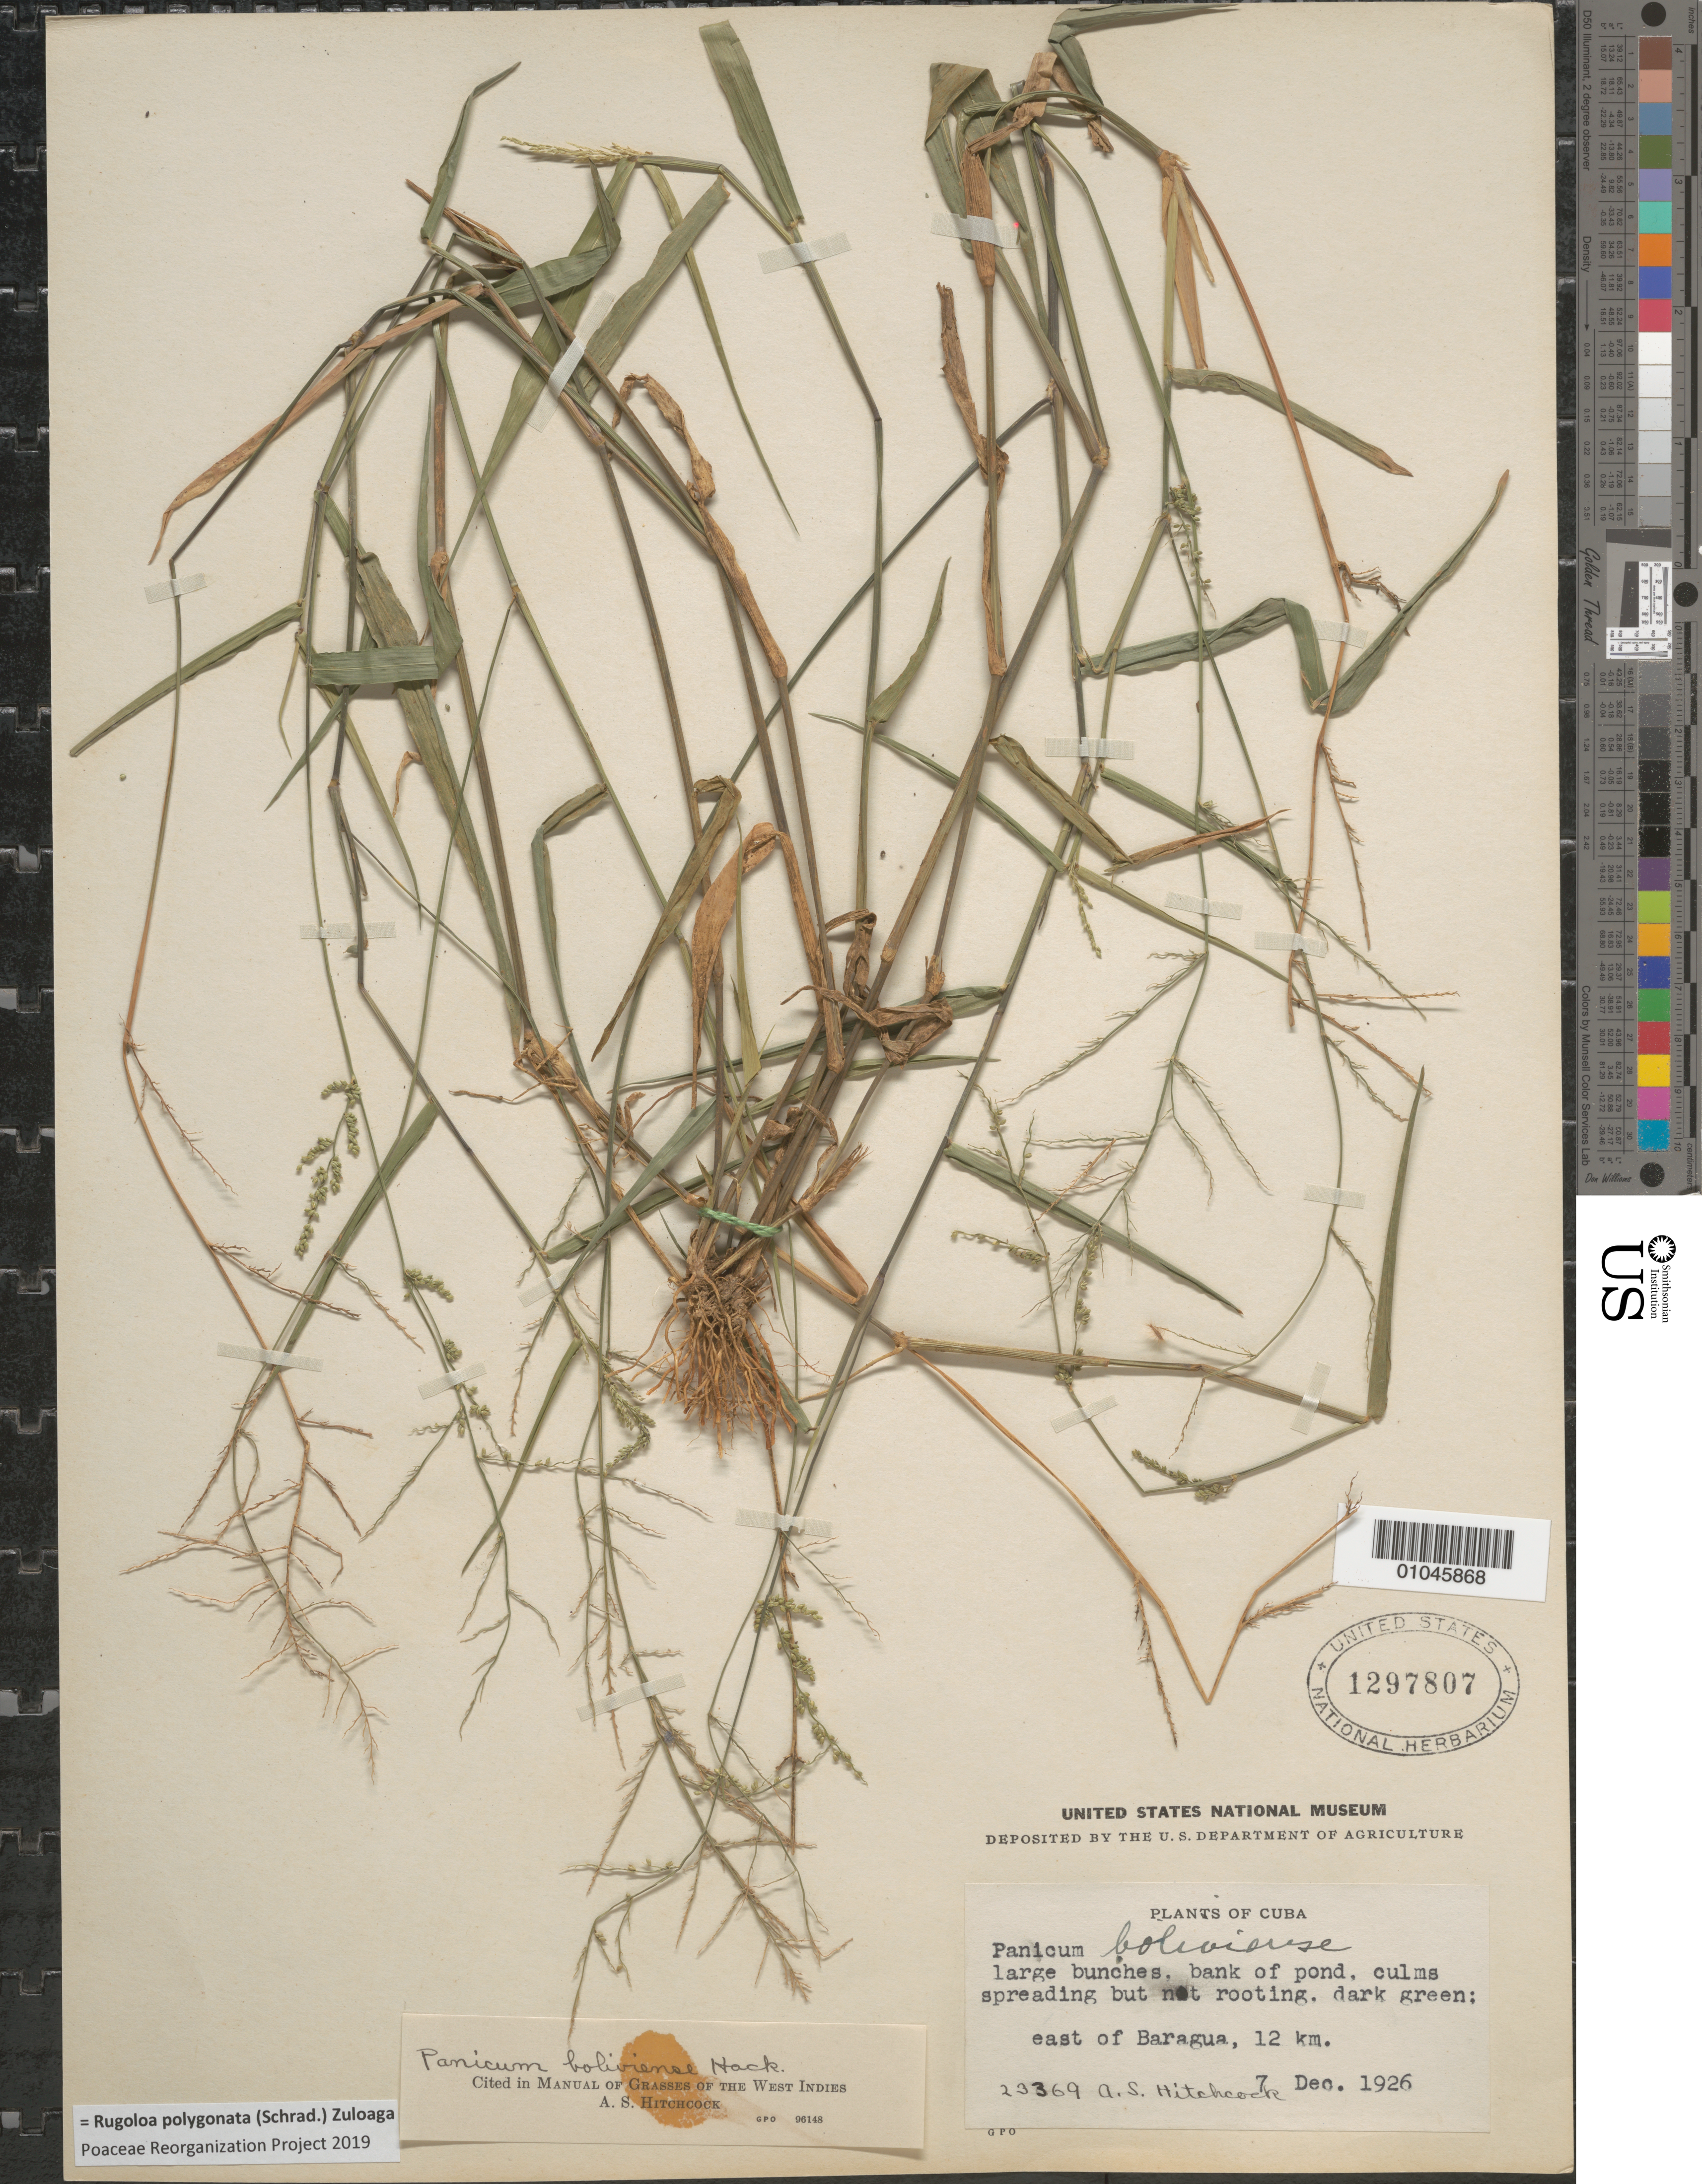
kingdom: Plantae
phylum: Tracheophyta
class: Liliopsida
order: Poales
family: Poaceae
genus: Panicum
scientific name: Panicum boliviense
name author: Hack.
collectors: A. S. Hitchcock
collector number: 23369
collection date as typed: Dec 1926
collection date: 1926-12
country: Cuba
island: Cuba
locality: Large bunches, bank of pond, culms spreading but net rooting dark green; East of Baragua 12km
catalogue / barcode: US 1297807